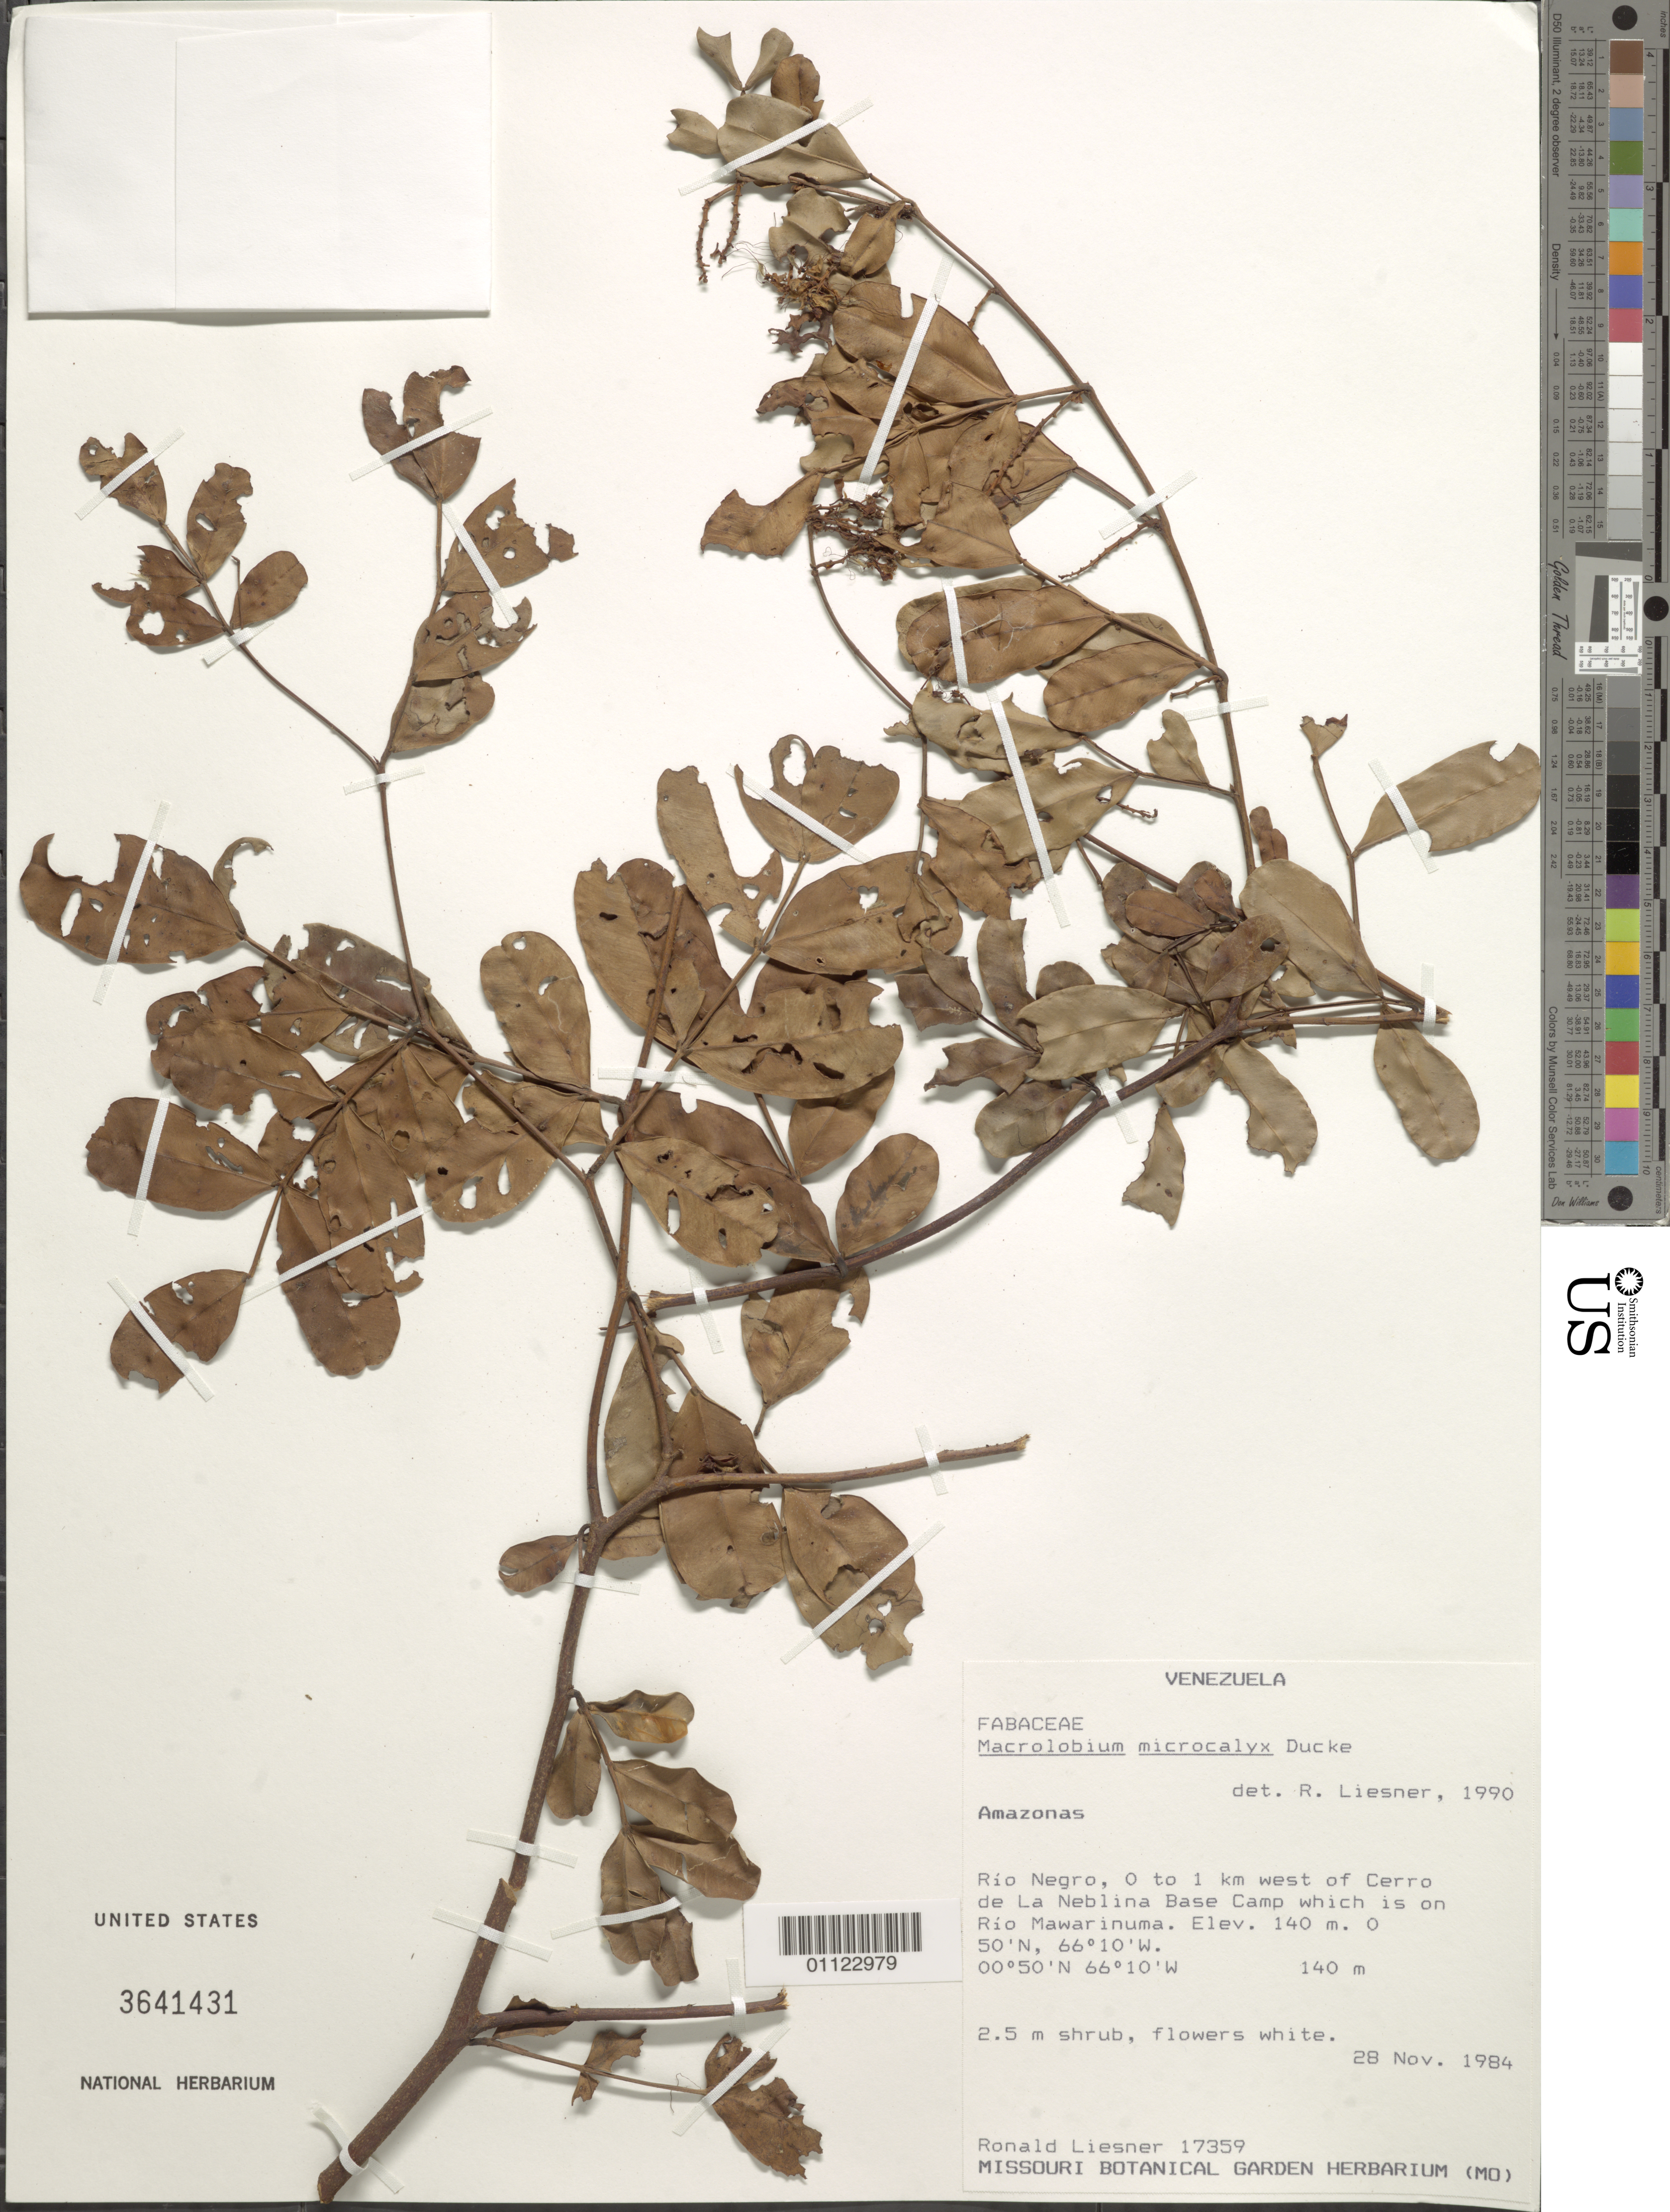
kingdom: Plantae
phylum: Tracheophyta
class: Magnoliopsida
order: Fabales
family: Fabaceae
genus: Macrolobium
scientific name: Macrolobium microcalyx var. microcalyx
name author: Ducke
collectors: R. L. Liesner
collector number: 17359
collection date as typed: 28-Nov-84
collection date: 1984-11-28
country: Venezuela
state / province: Amazonas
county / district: Río Negro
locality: Río Negro, 0 to 1km west of Cerro de La Neblina Base Camp which is on Río Mawarinuma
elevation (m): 140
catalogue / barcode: US 3641431